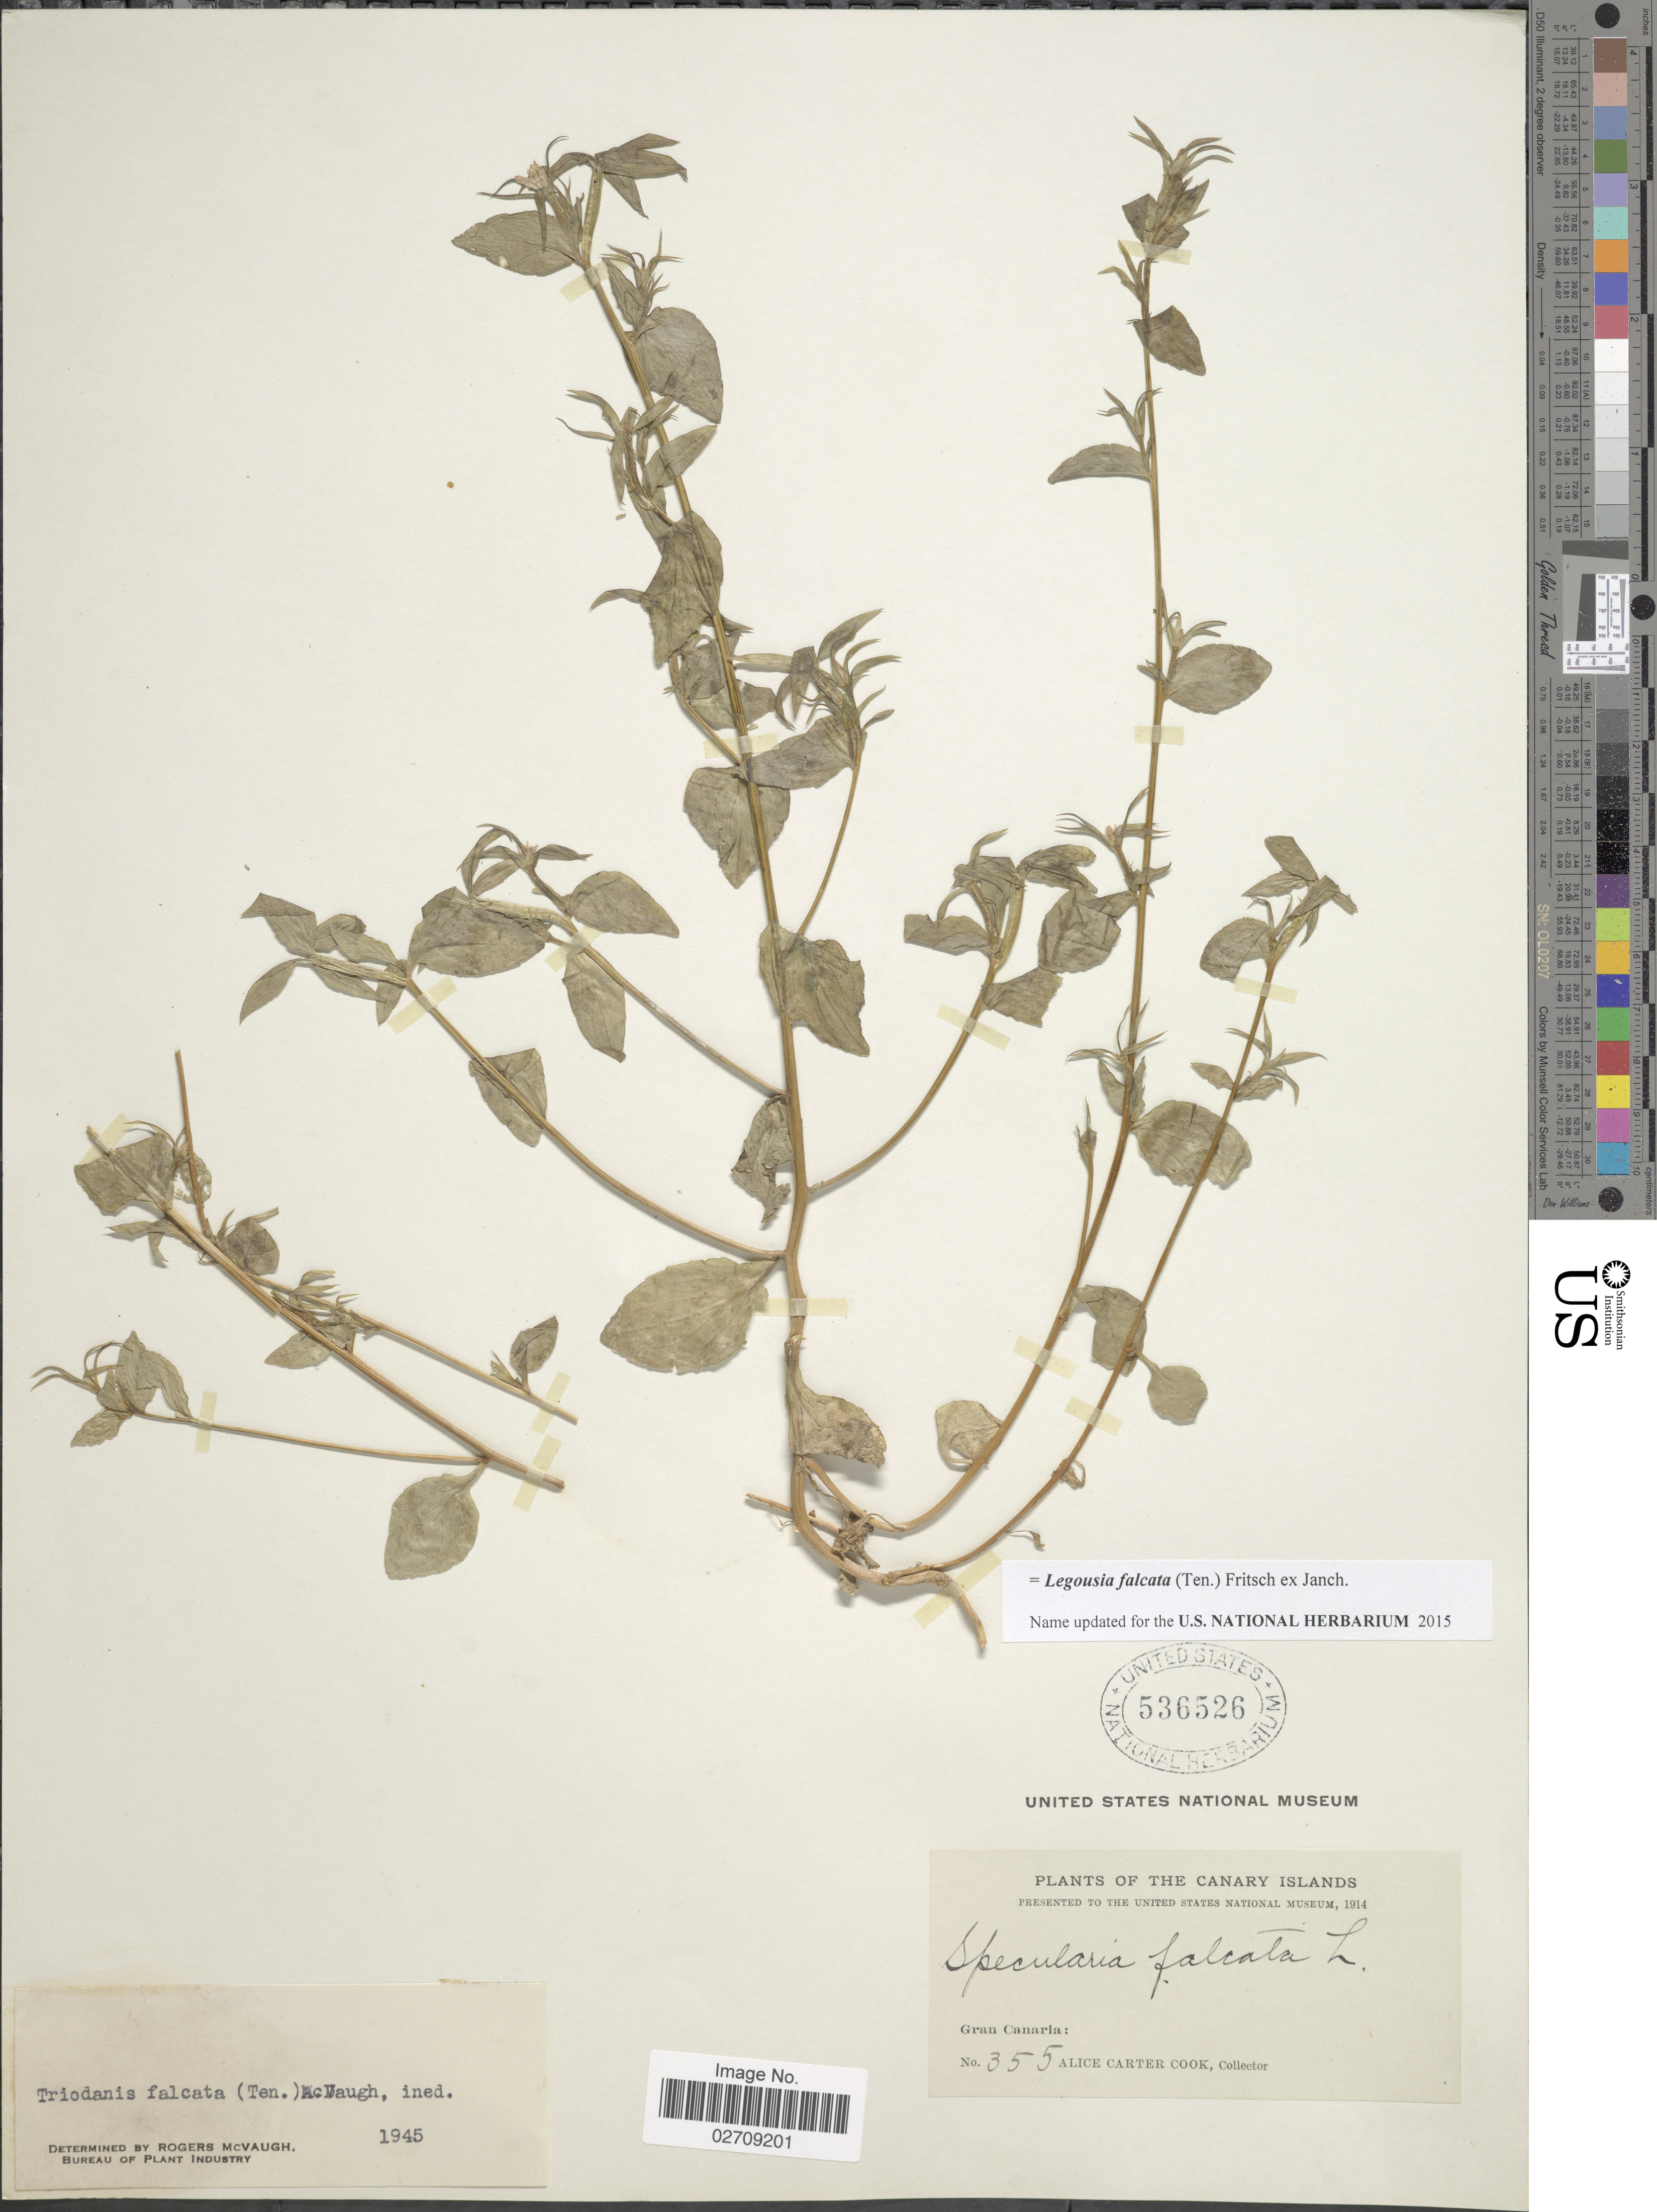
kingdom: Plantae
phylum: Tracheophyta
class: Magnoliopsida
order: Asterales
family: Campanulaceae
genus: Legousia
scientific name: Legousia falcata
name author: (Ten.) Fritsch ex Janch.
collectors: Alice C. Cook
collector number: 355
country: Spain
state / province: Canarias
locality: Canary islands. Gran Canaria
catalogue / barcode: US 536526